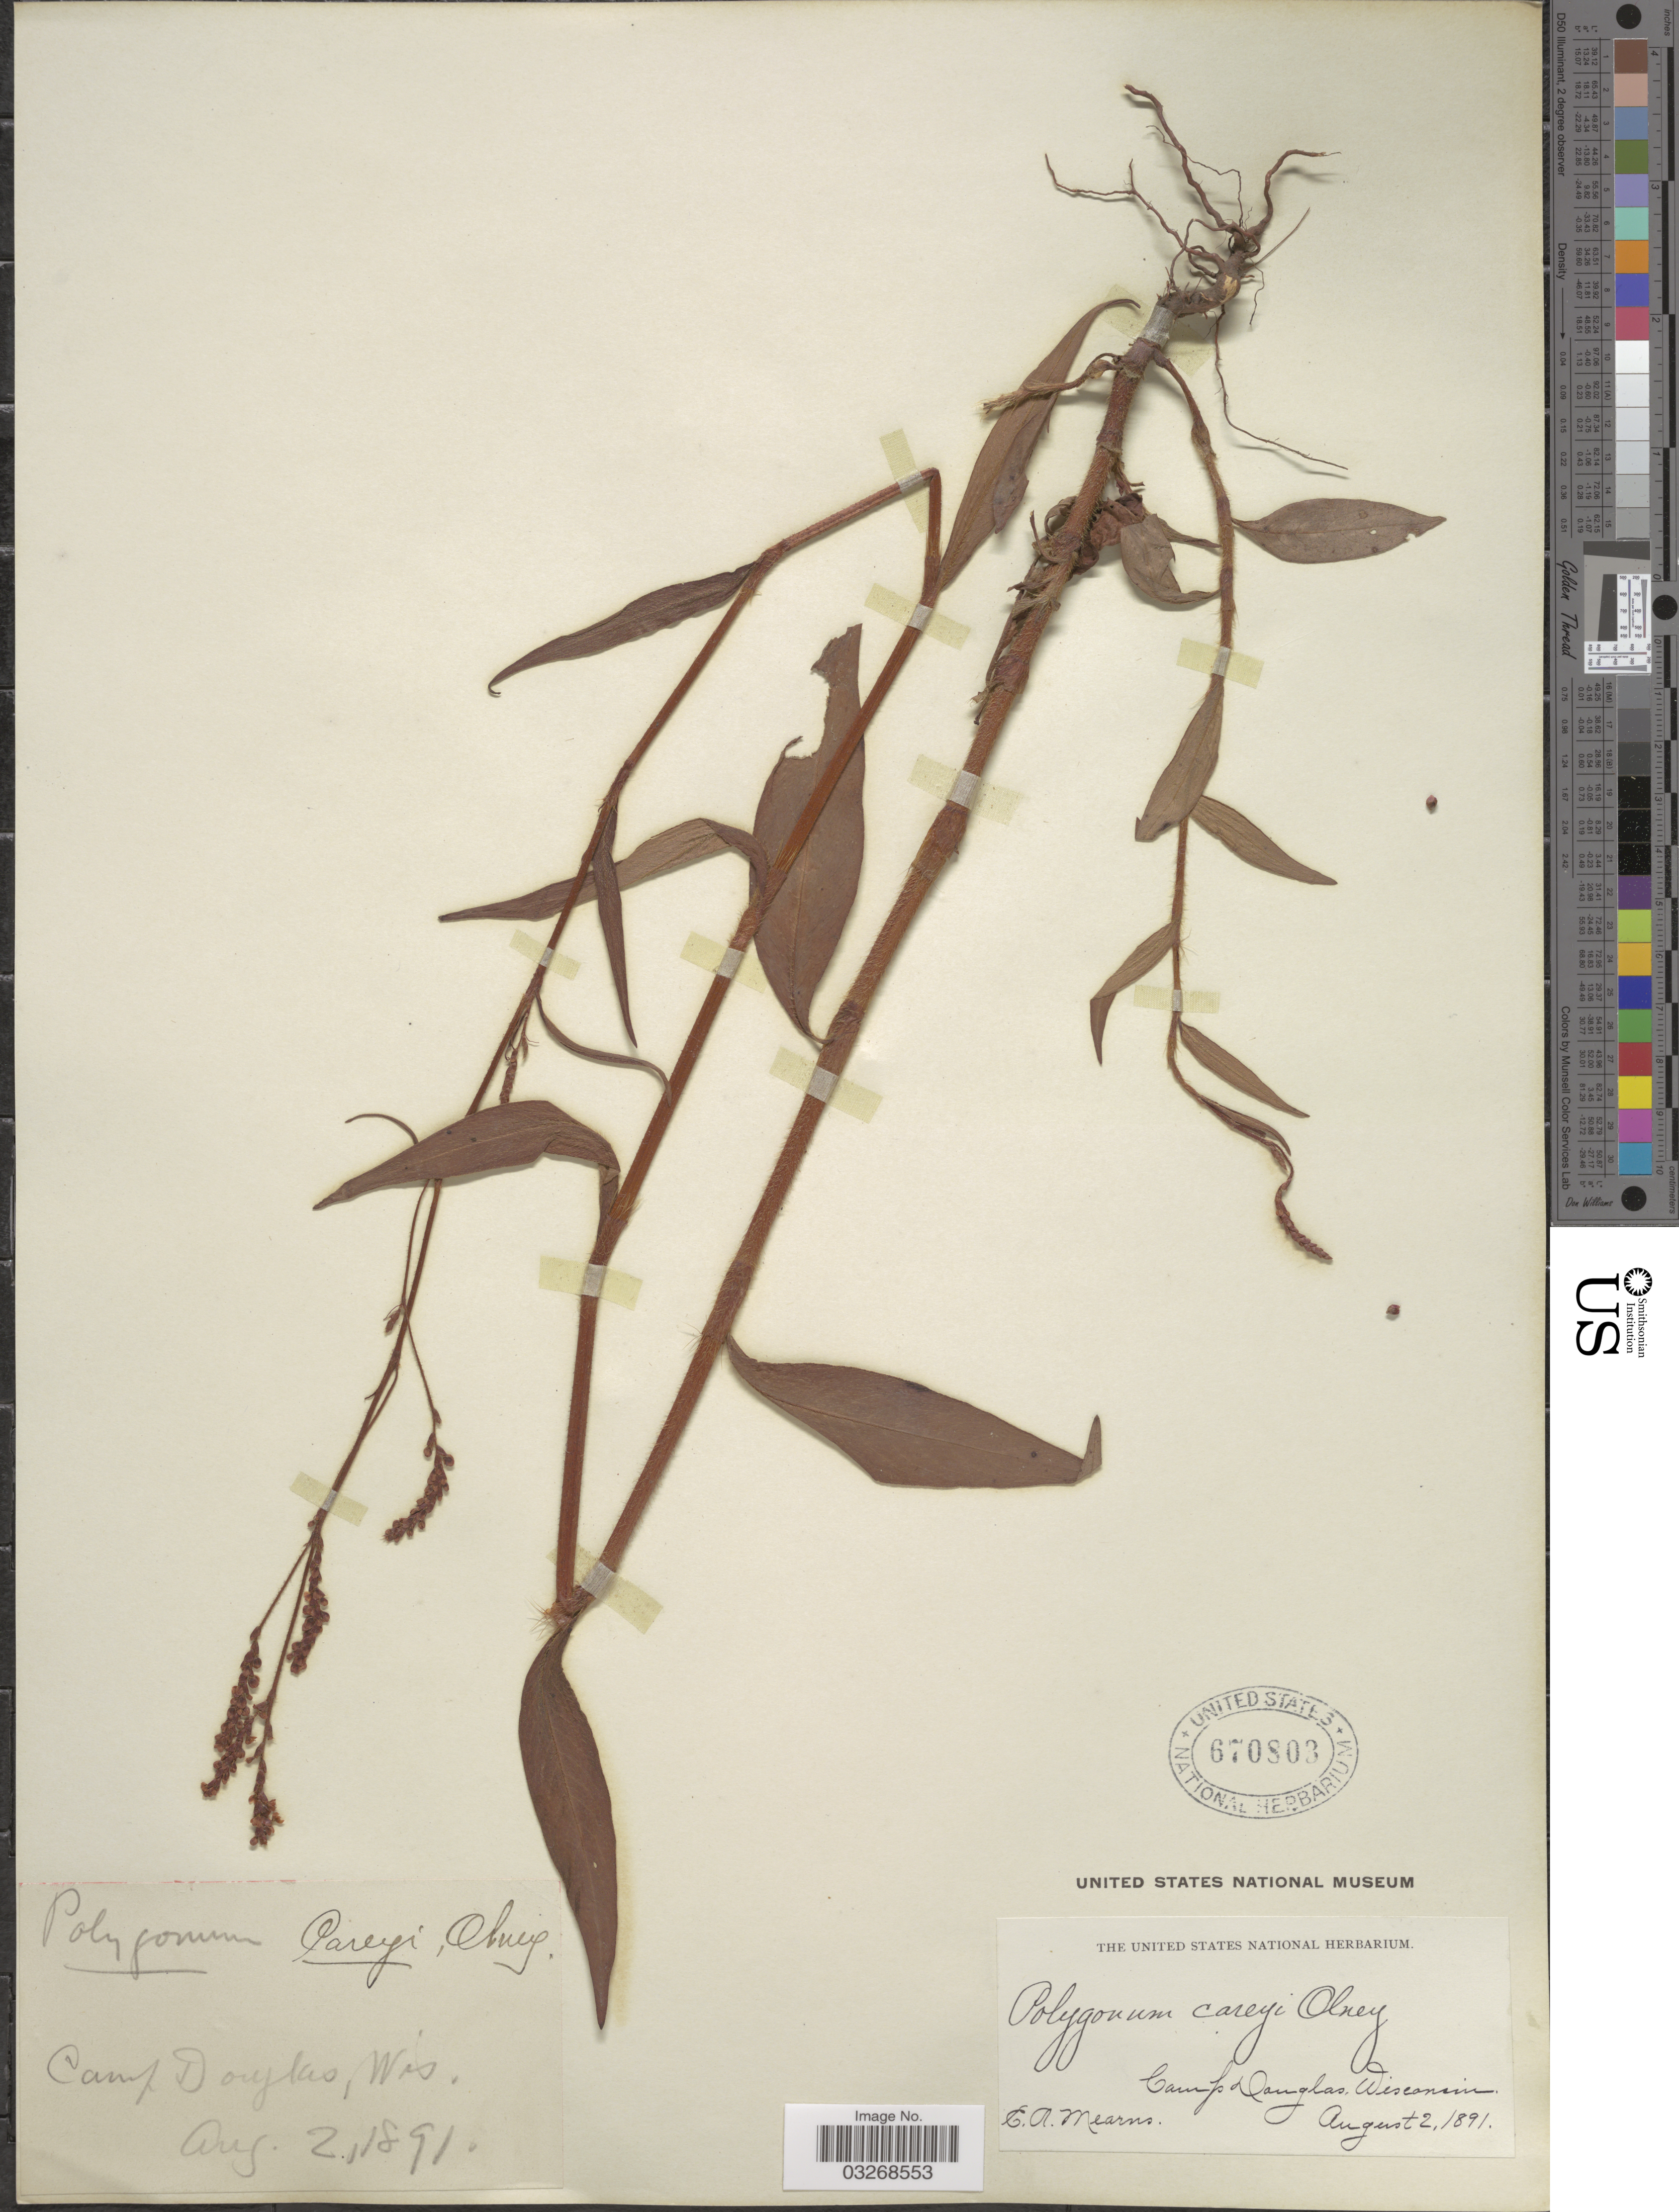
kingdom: Plantae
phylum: Tracheophyta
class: Magnoliopsida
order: Caryophyllales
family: Polygonaceae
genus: Persicaria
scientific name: Persicaria careyi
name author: (Olney) Greene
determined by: Atha, D. E.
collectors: E. A. Mearns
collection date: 1891-08-02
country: United States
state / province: Wisconsin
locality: Camp Douglas.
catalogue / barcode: US 670803